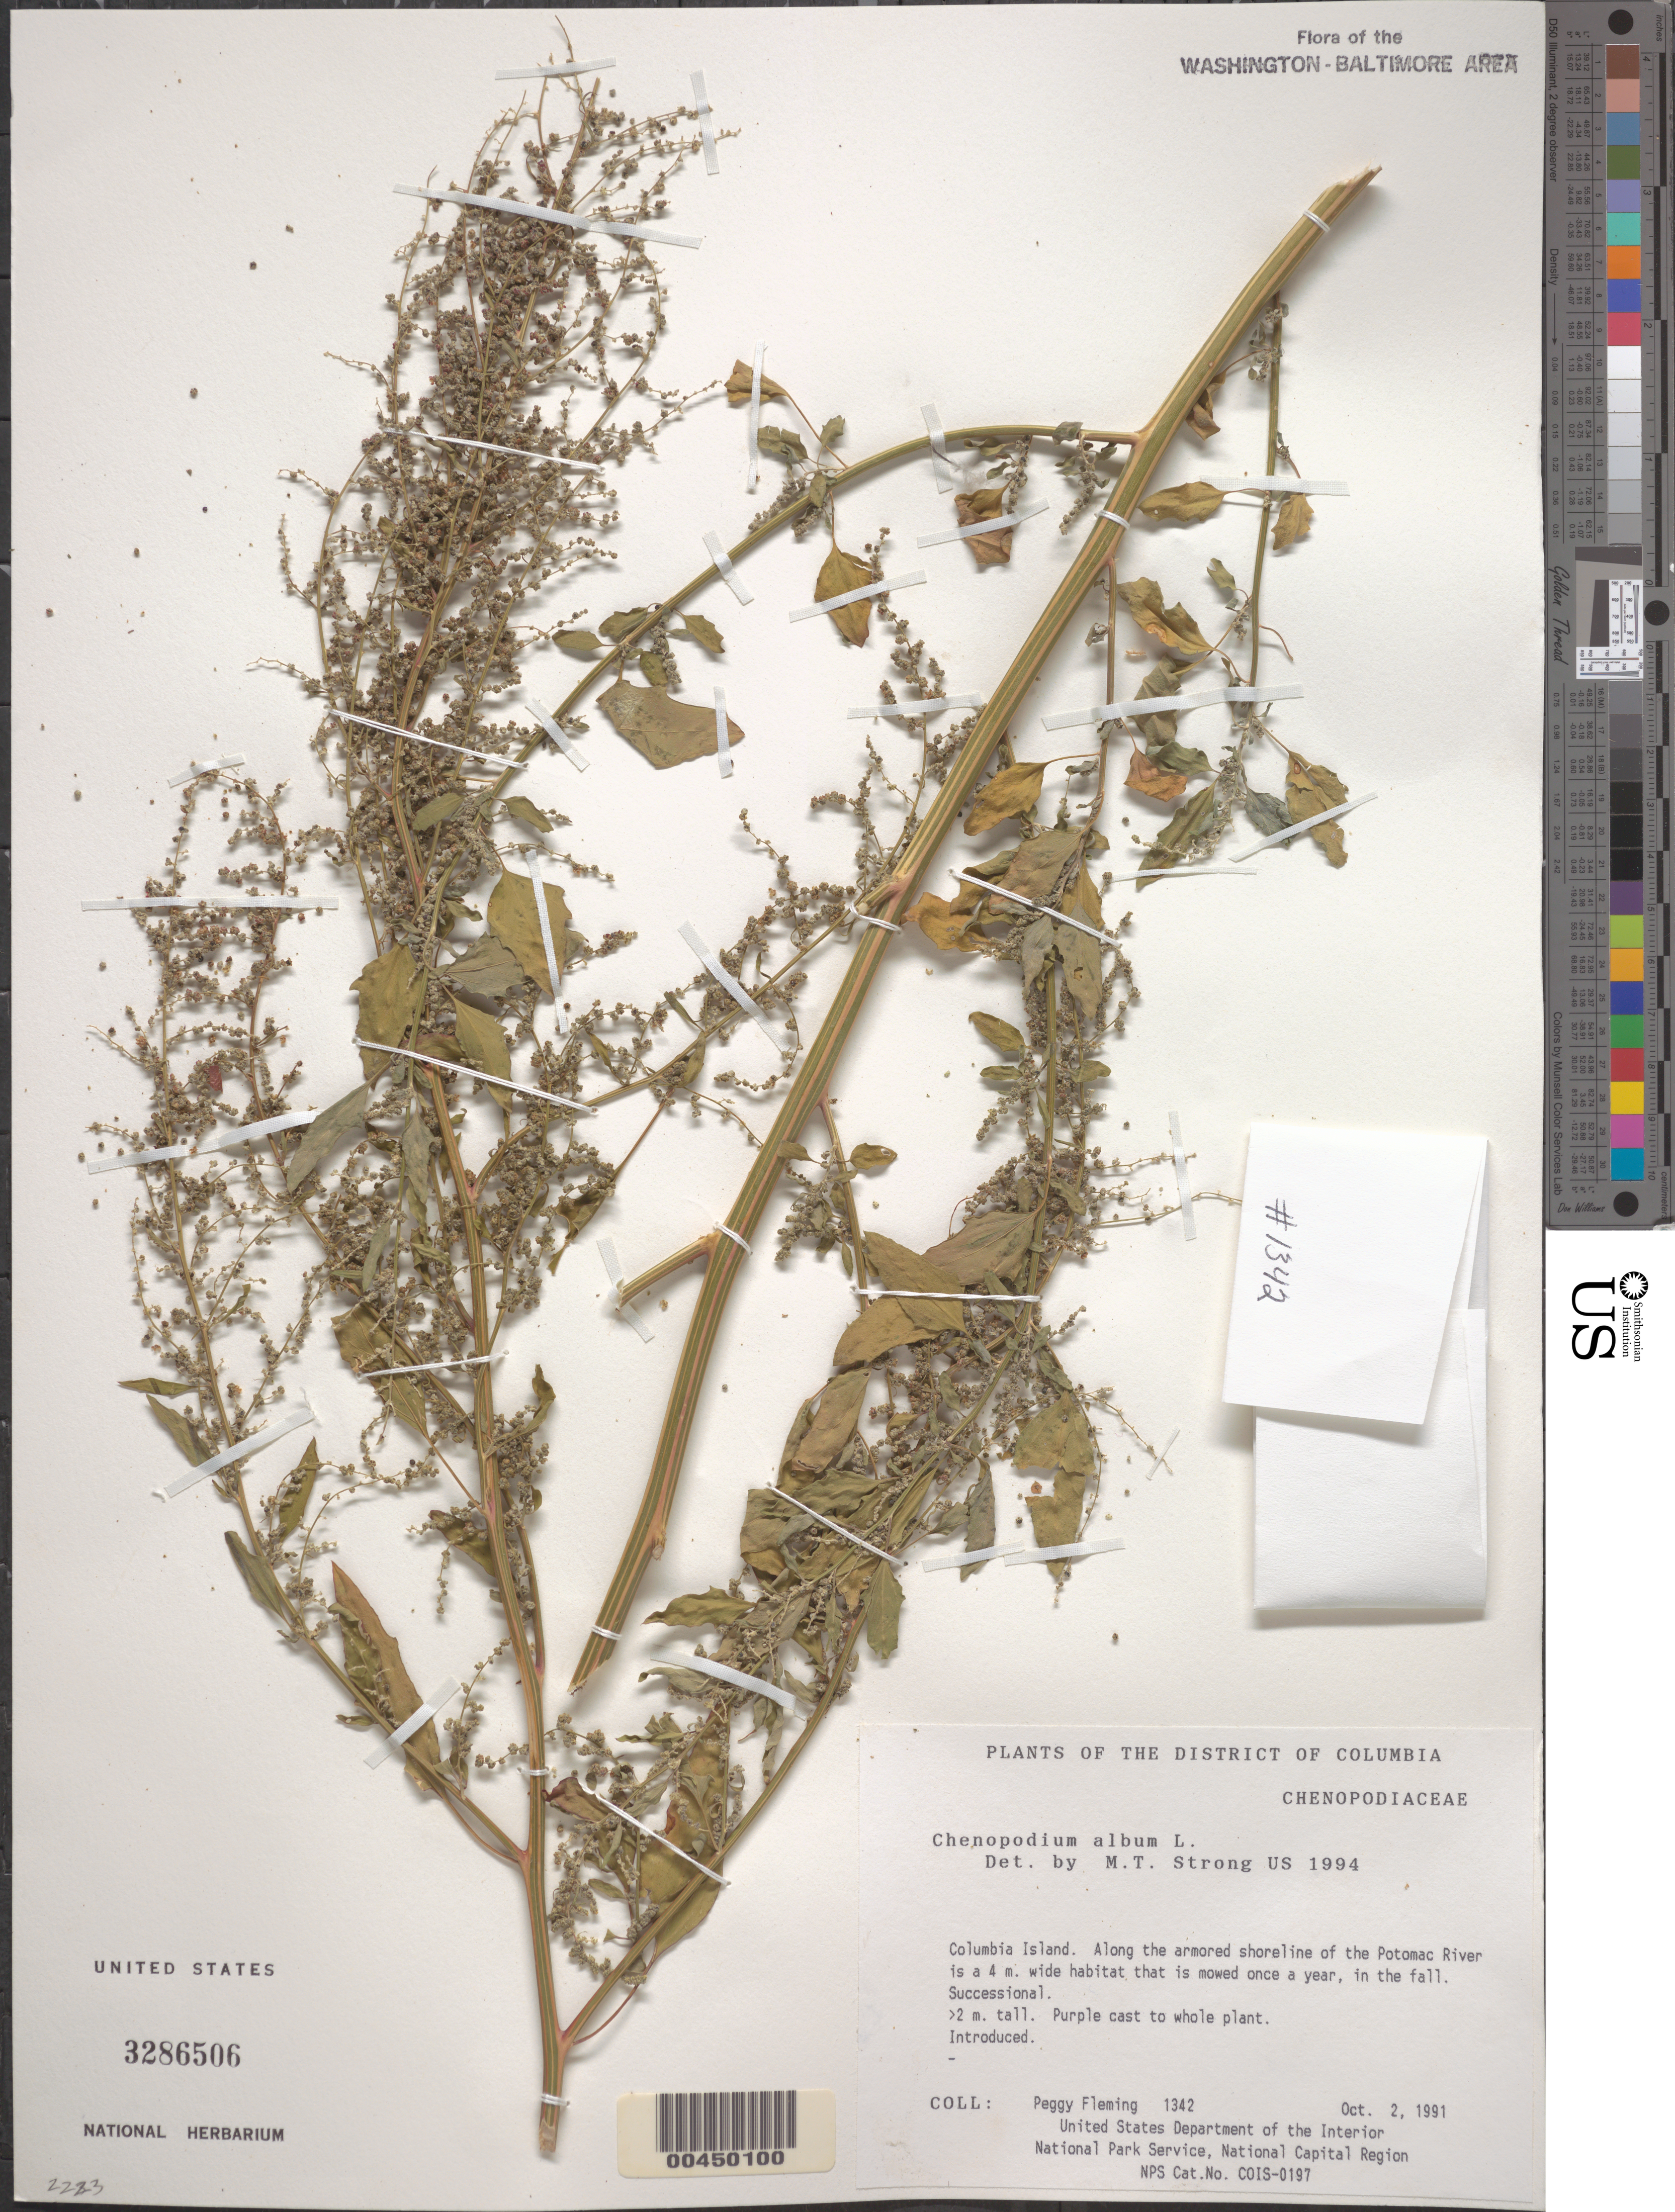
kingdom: Plantae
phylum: Tracheophyta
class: Magnoliopsida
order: Caryophyllales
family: Amaranthaceae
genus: Chenopodium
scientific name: Chenopodium album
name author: L.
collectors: P. Fleming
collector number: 1342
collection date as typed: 02 Oct 1991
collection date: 1991-10-02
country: United States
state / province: District of Columbia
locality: Columbia Island, shoreline of the Potomac River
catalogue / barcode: US 3286506